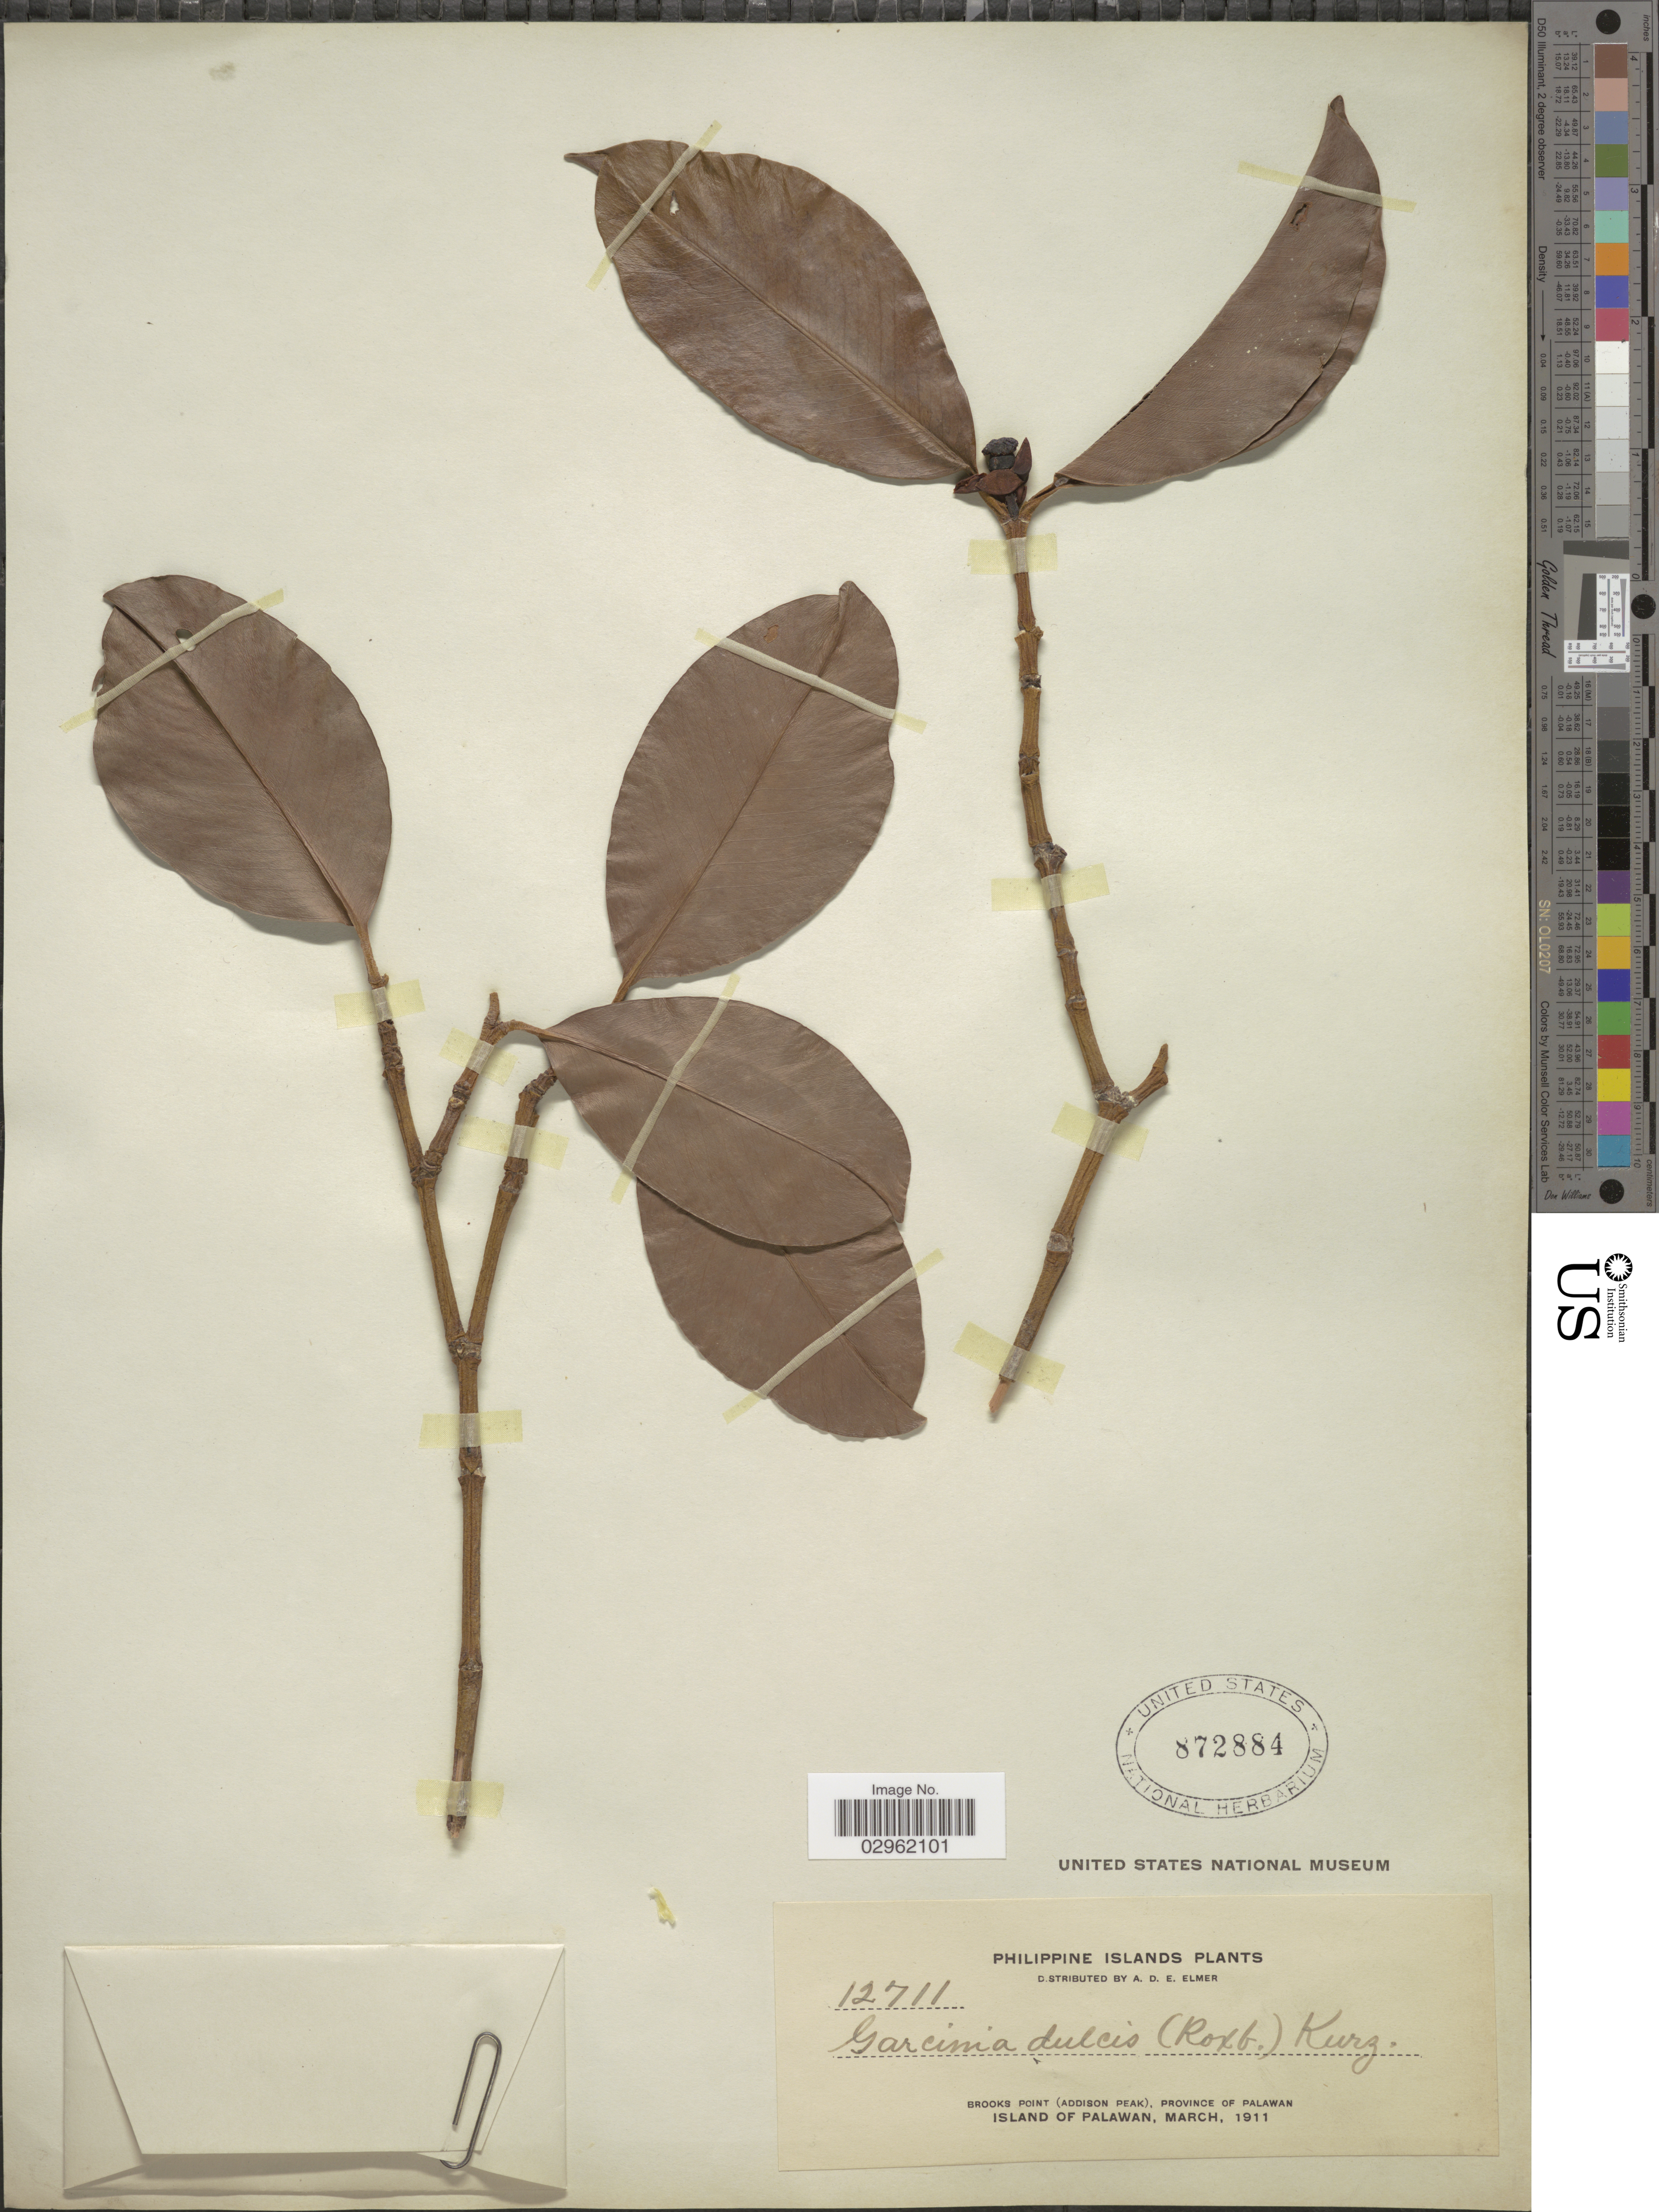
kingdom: Plantae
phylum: Tracheophyta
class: Magnoliopsida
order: Malpighiales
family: Clusiaceae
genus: Garcinia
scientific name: Garcinia dulcis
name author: (Roxb.) Kurz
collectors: A. D. E. Elmer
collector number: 12711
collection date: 1911-03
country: Philippines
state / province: Mimaropa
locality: Philippine Islands. Brooks Point (Addison Peak), Province of Palawan. Island of Palawan.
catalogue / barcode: US 872884